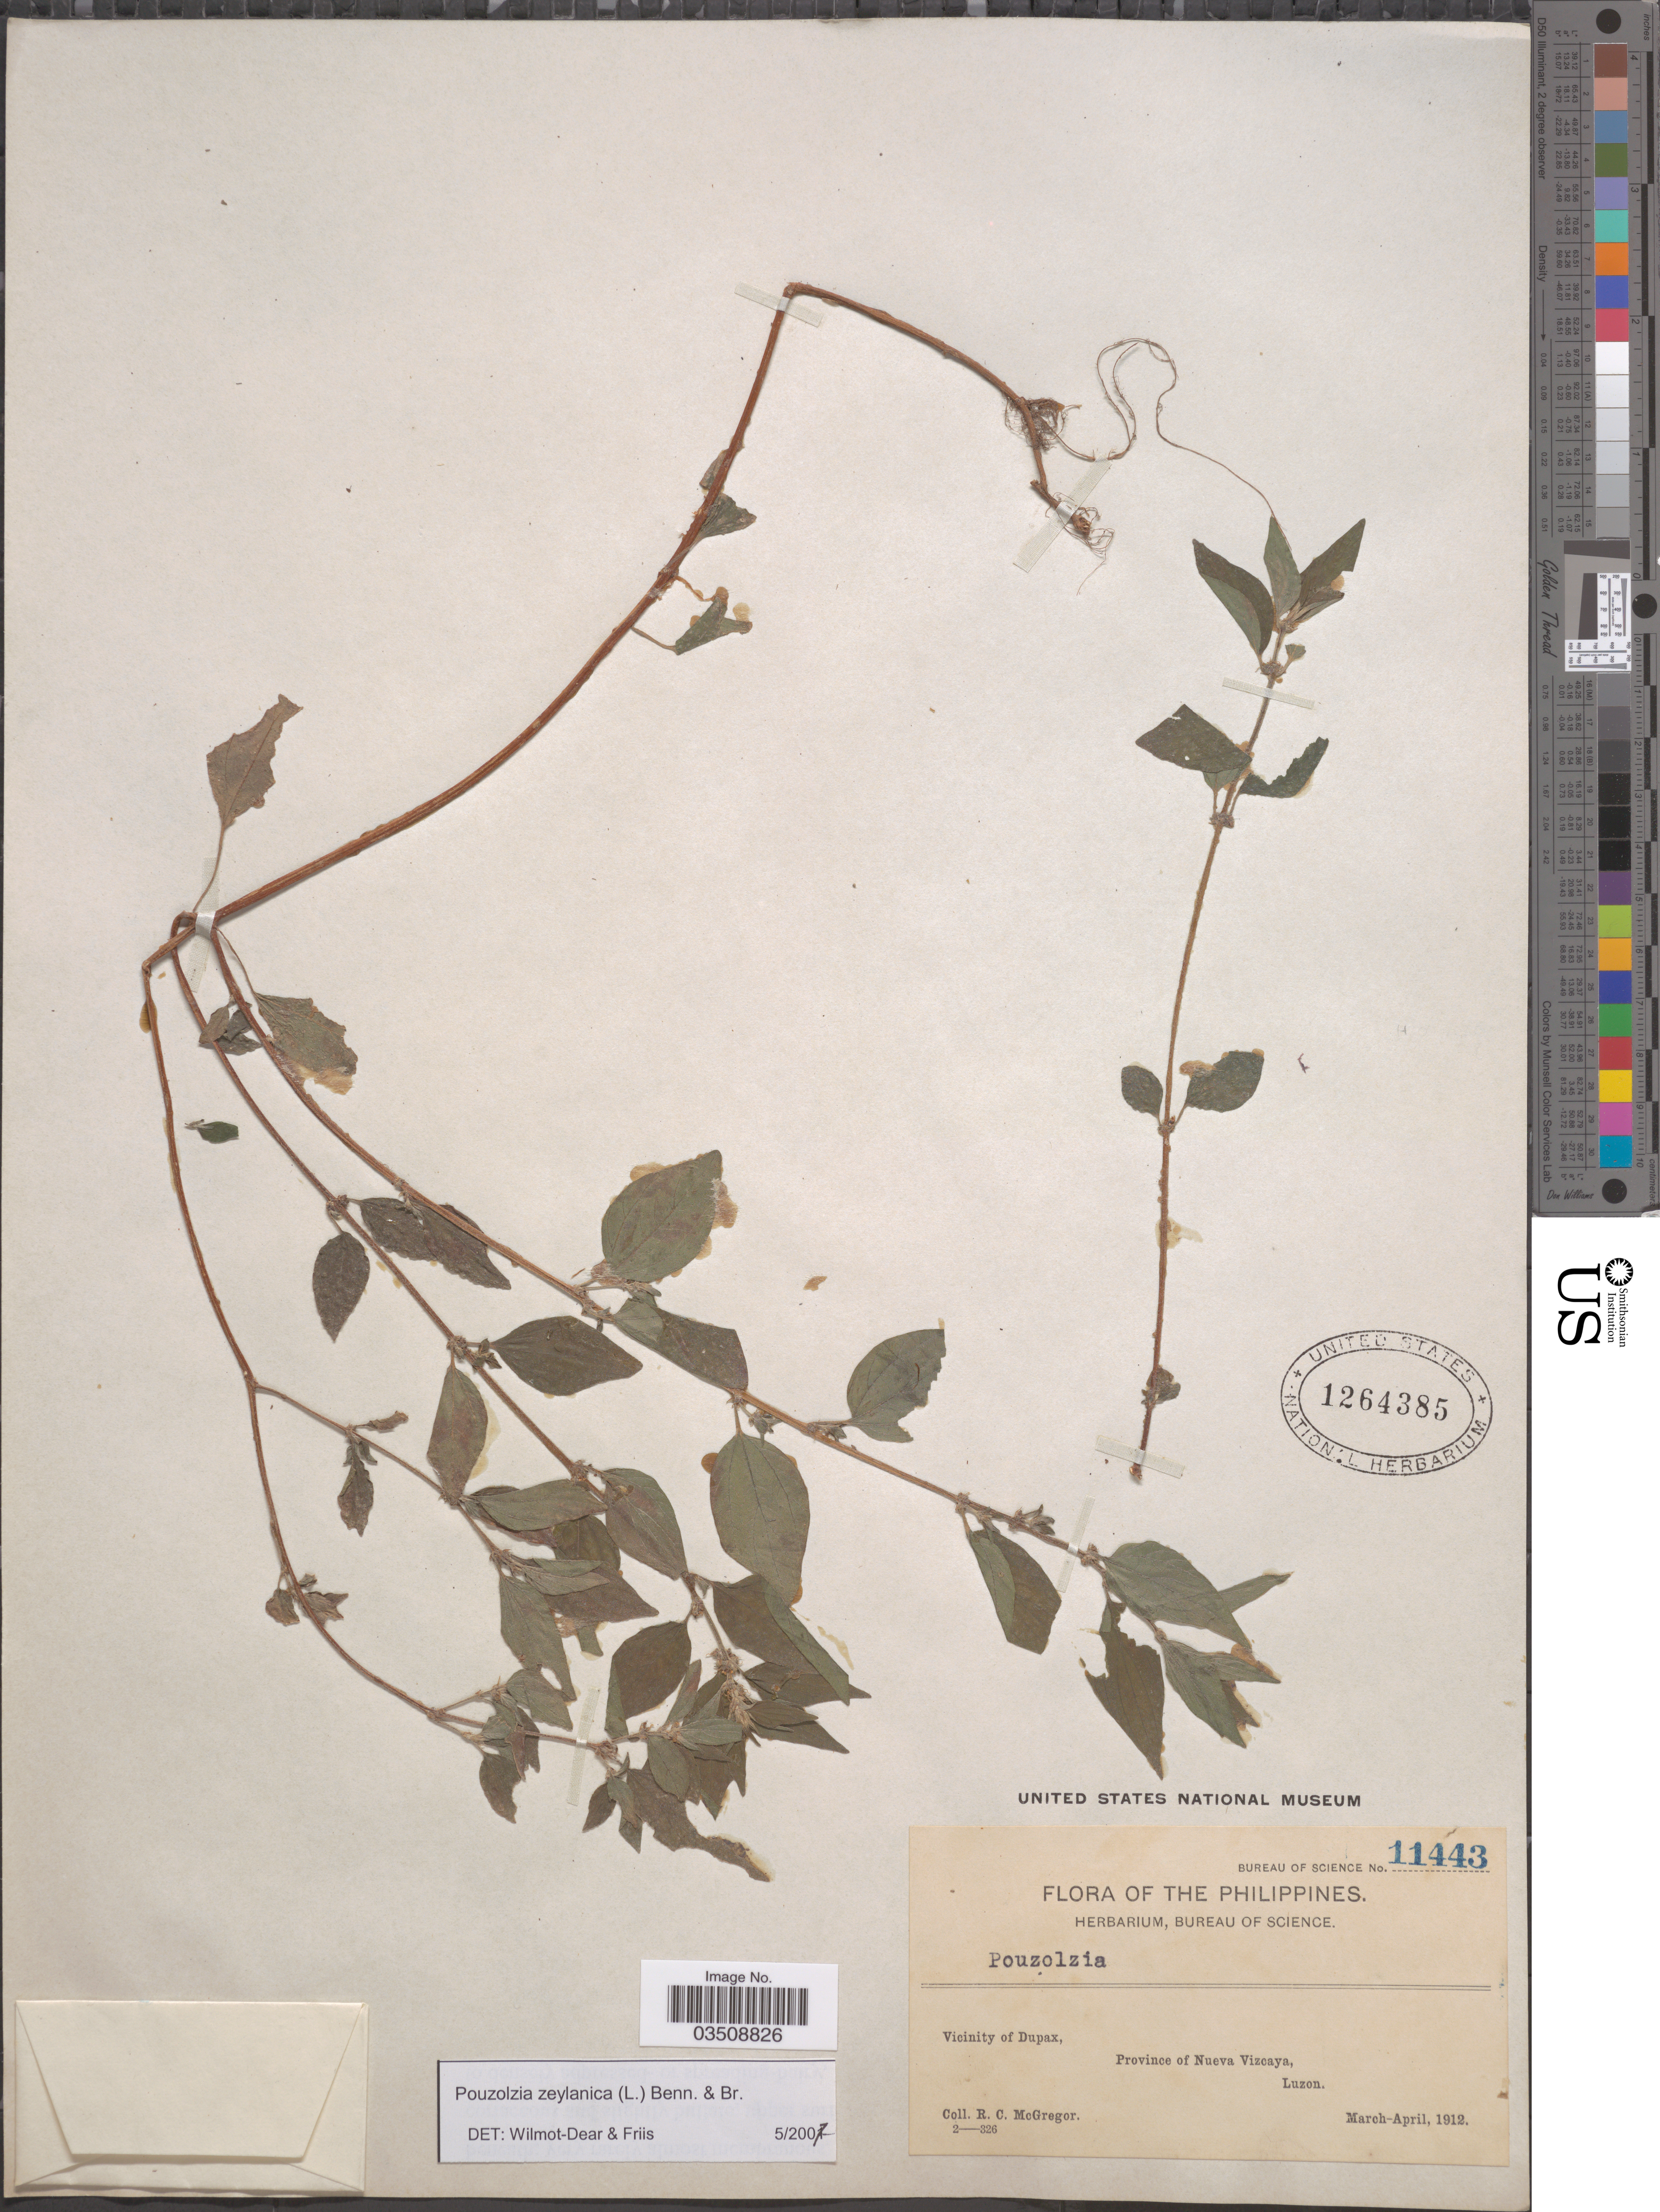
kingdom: Plantae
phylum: Tracheophyta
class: Magnoliopsida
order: Rosales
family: Urticaceae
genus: Pouzolzia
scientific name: Pouzolzia zeylanica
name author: (L.) Benn.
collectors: R. C. McGregor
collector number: Bureau of Science 11443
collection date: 1912-03/1912-04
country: Philippines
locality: Vicinity of Dupax, Province of Nueva Vizcaya, Luzon.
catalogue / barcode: US 1264385